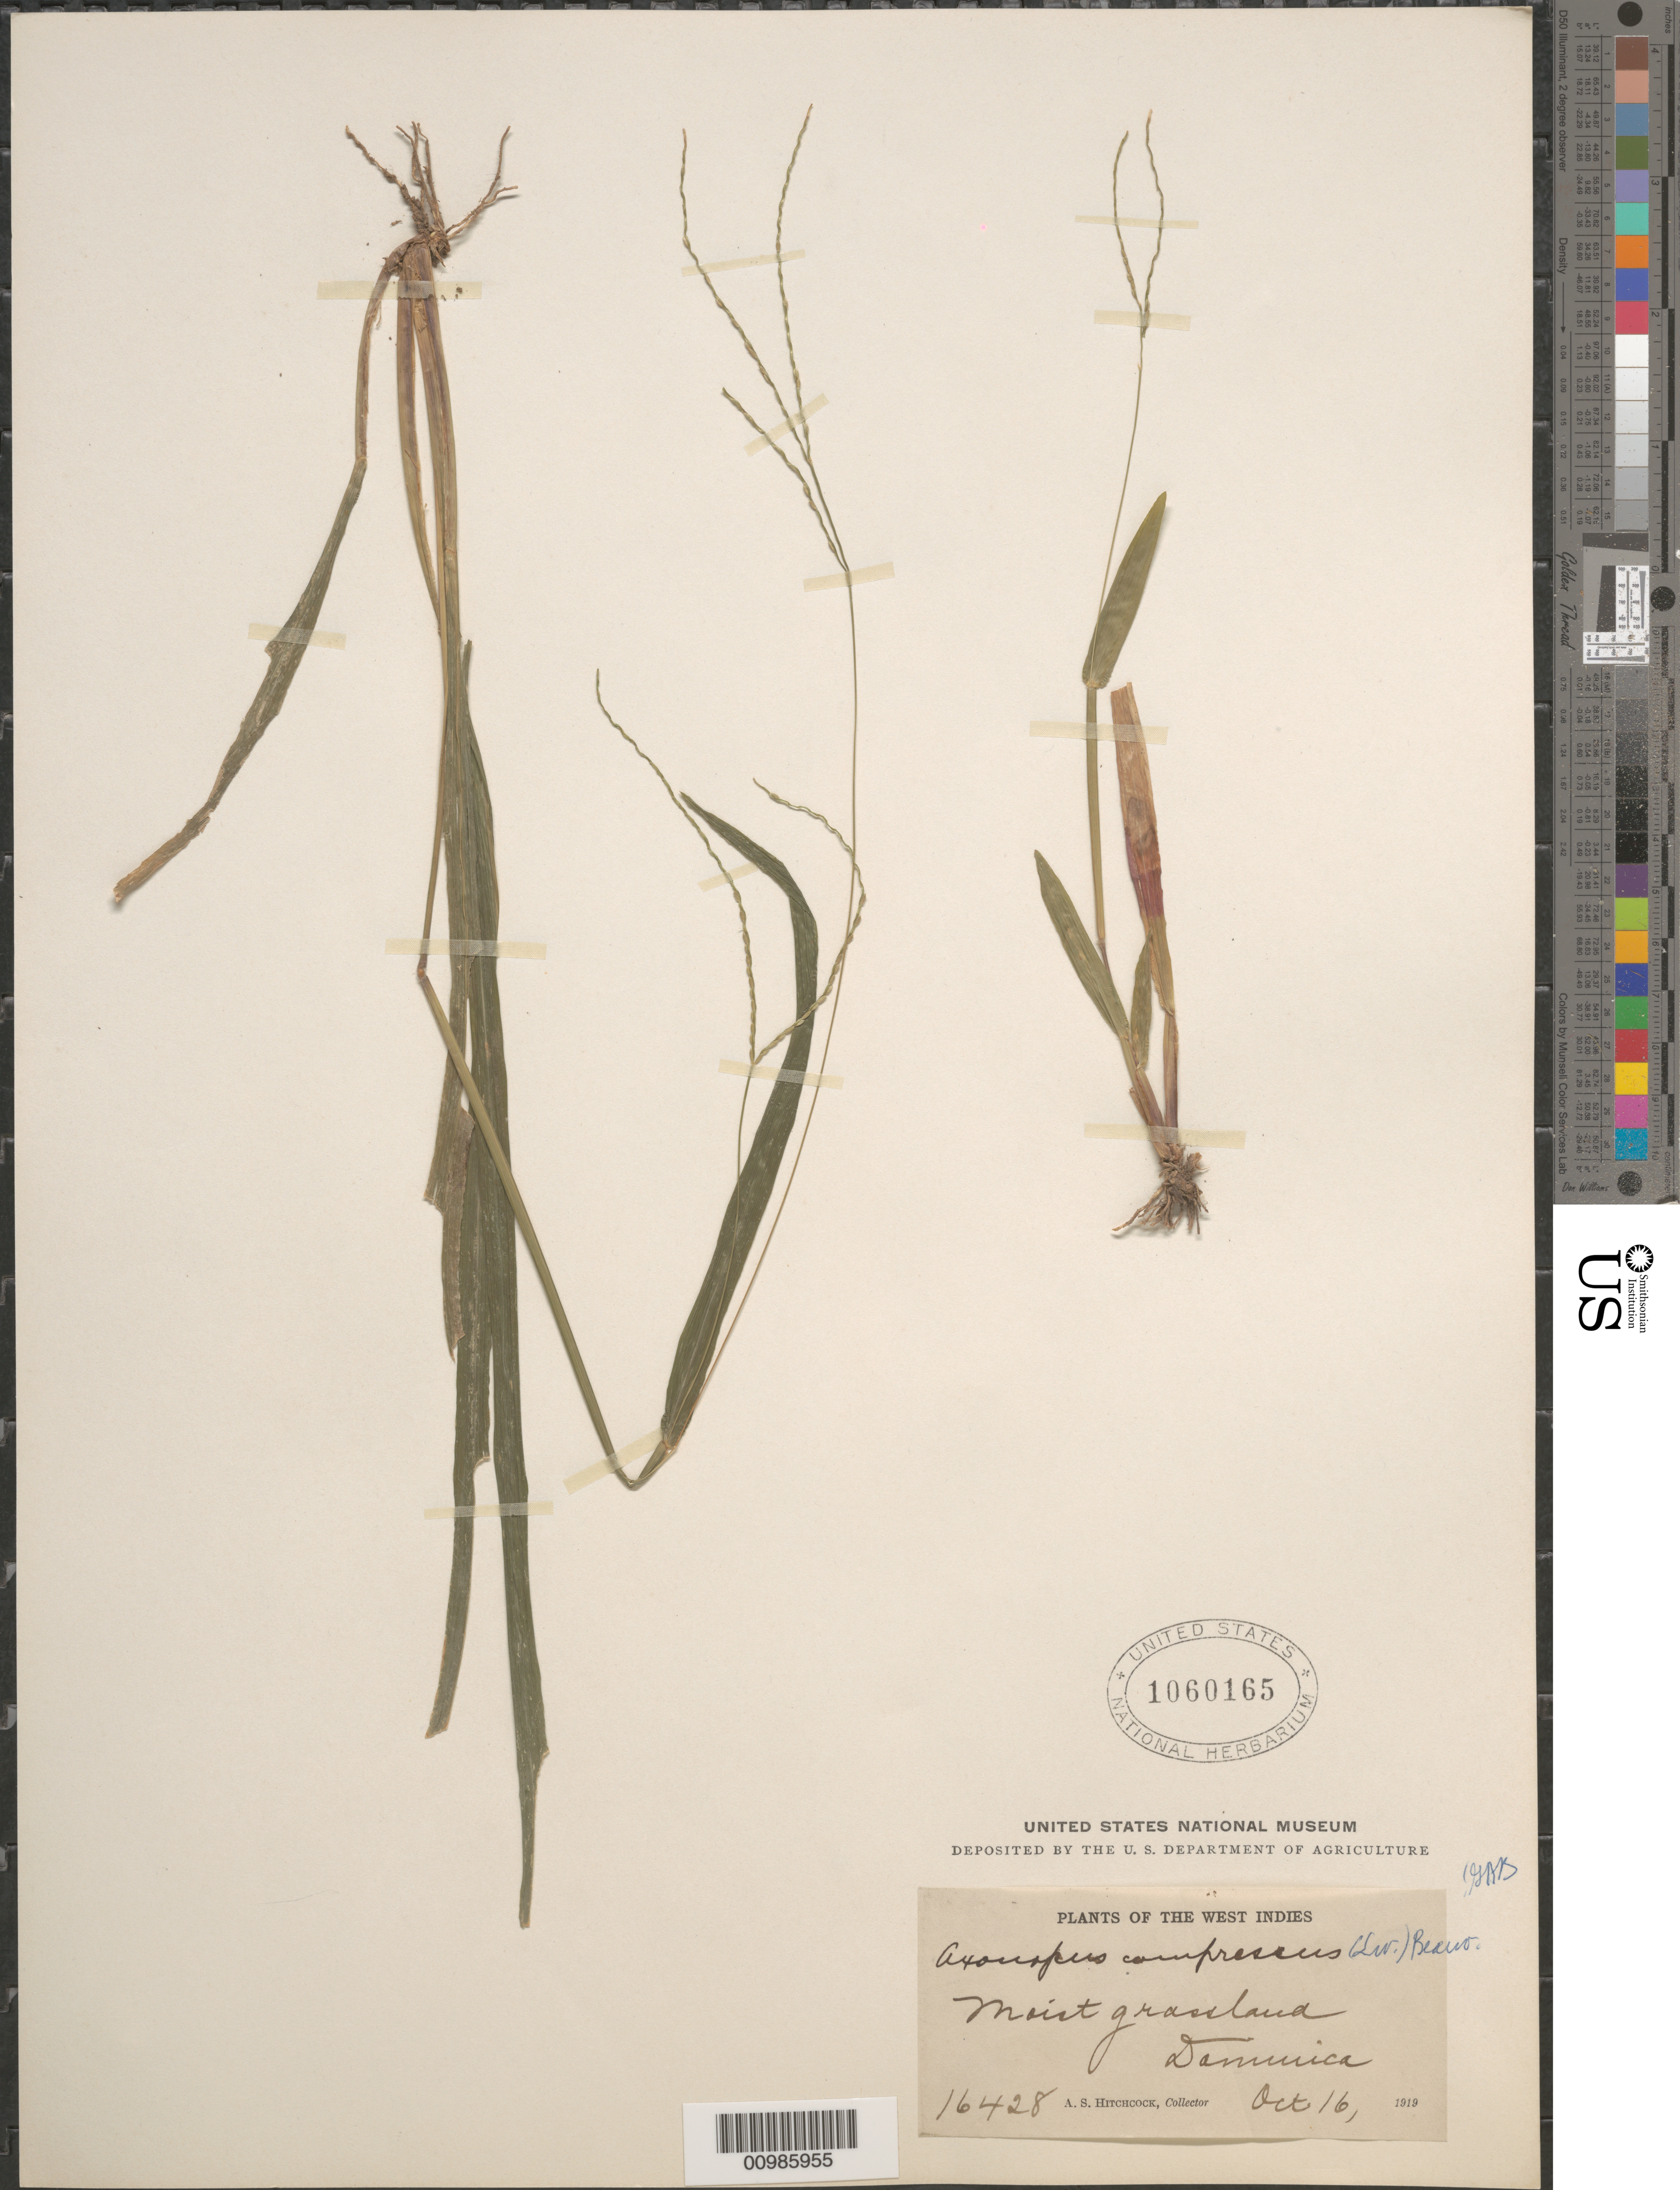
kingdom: Plantae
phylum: Tracheophyta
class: Liliopsida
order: Poales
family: Poaceae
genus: Axonopus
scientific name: Axonopus compressus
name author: (Sw.) P. Beauv.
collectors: A. S. Hitchcock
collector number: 16428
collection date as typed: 16 Oct 1919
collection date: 1919-10-16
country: Dominica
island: Dominica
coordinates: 0 N, 0 E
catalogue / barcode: US 1060165